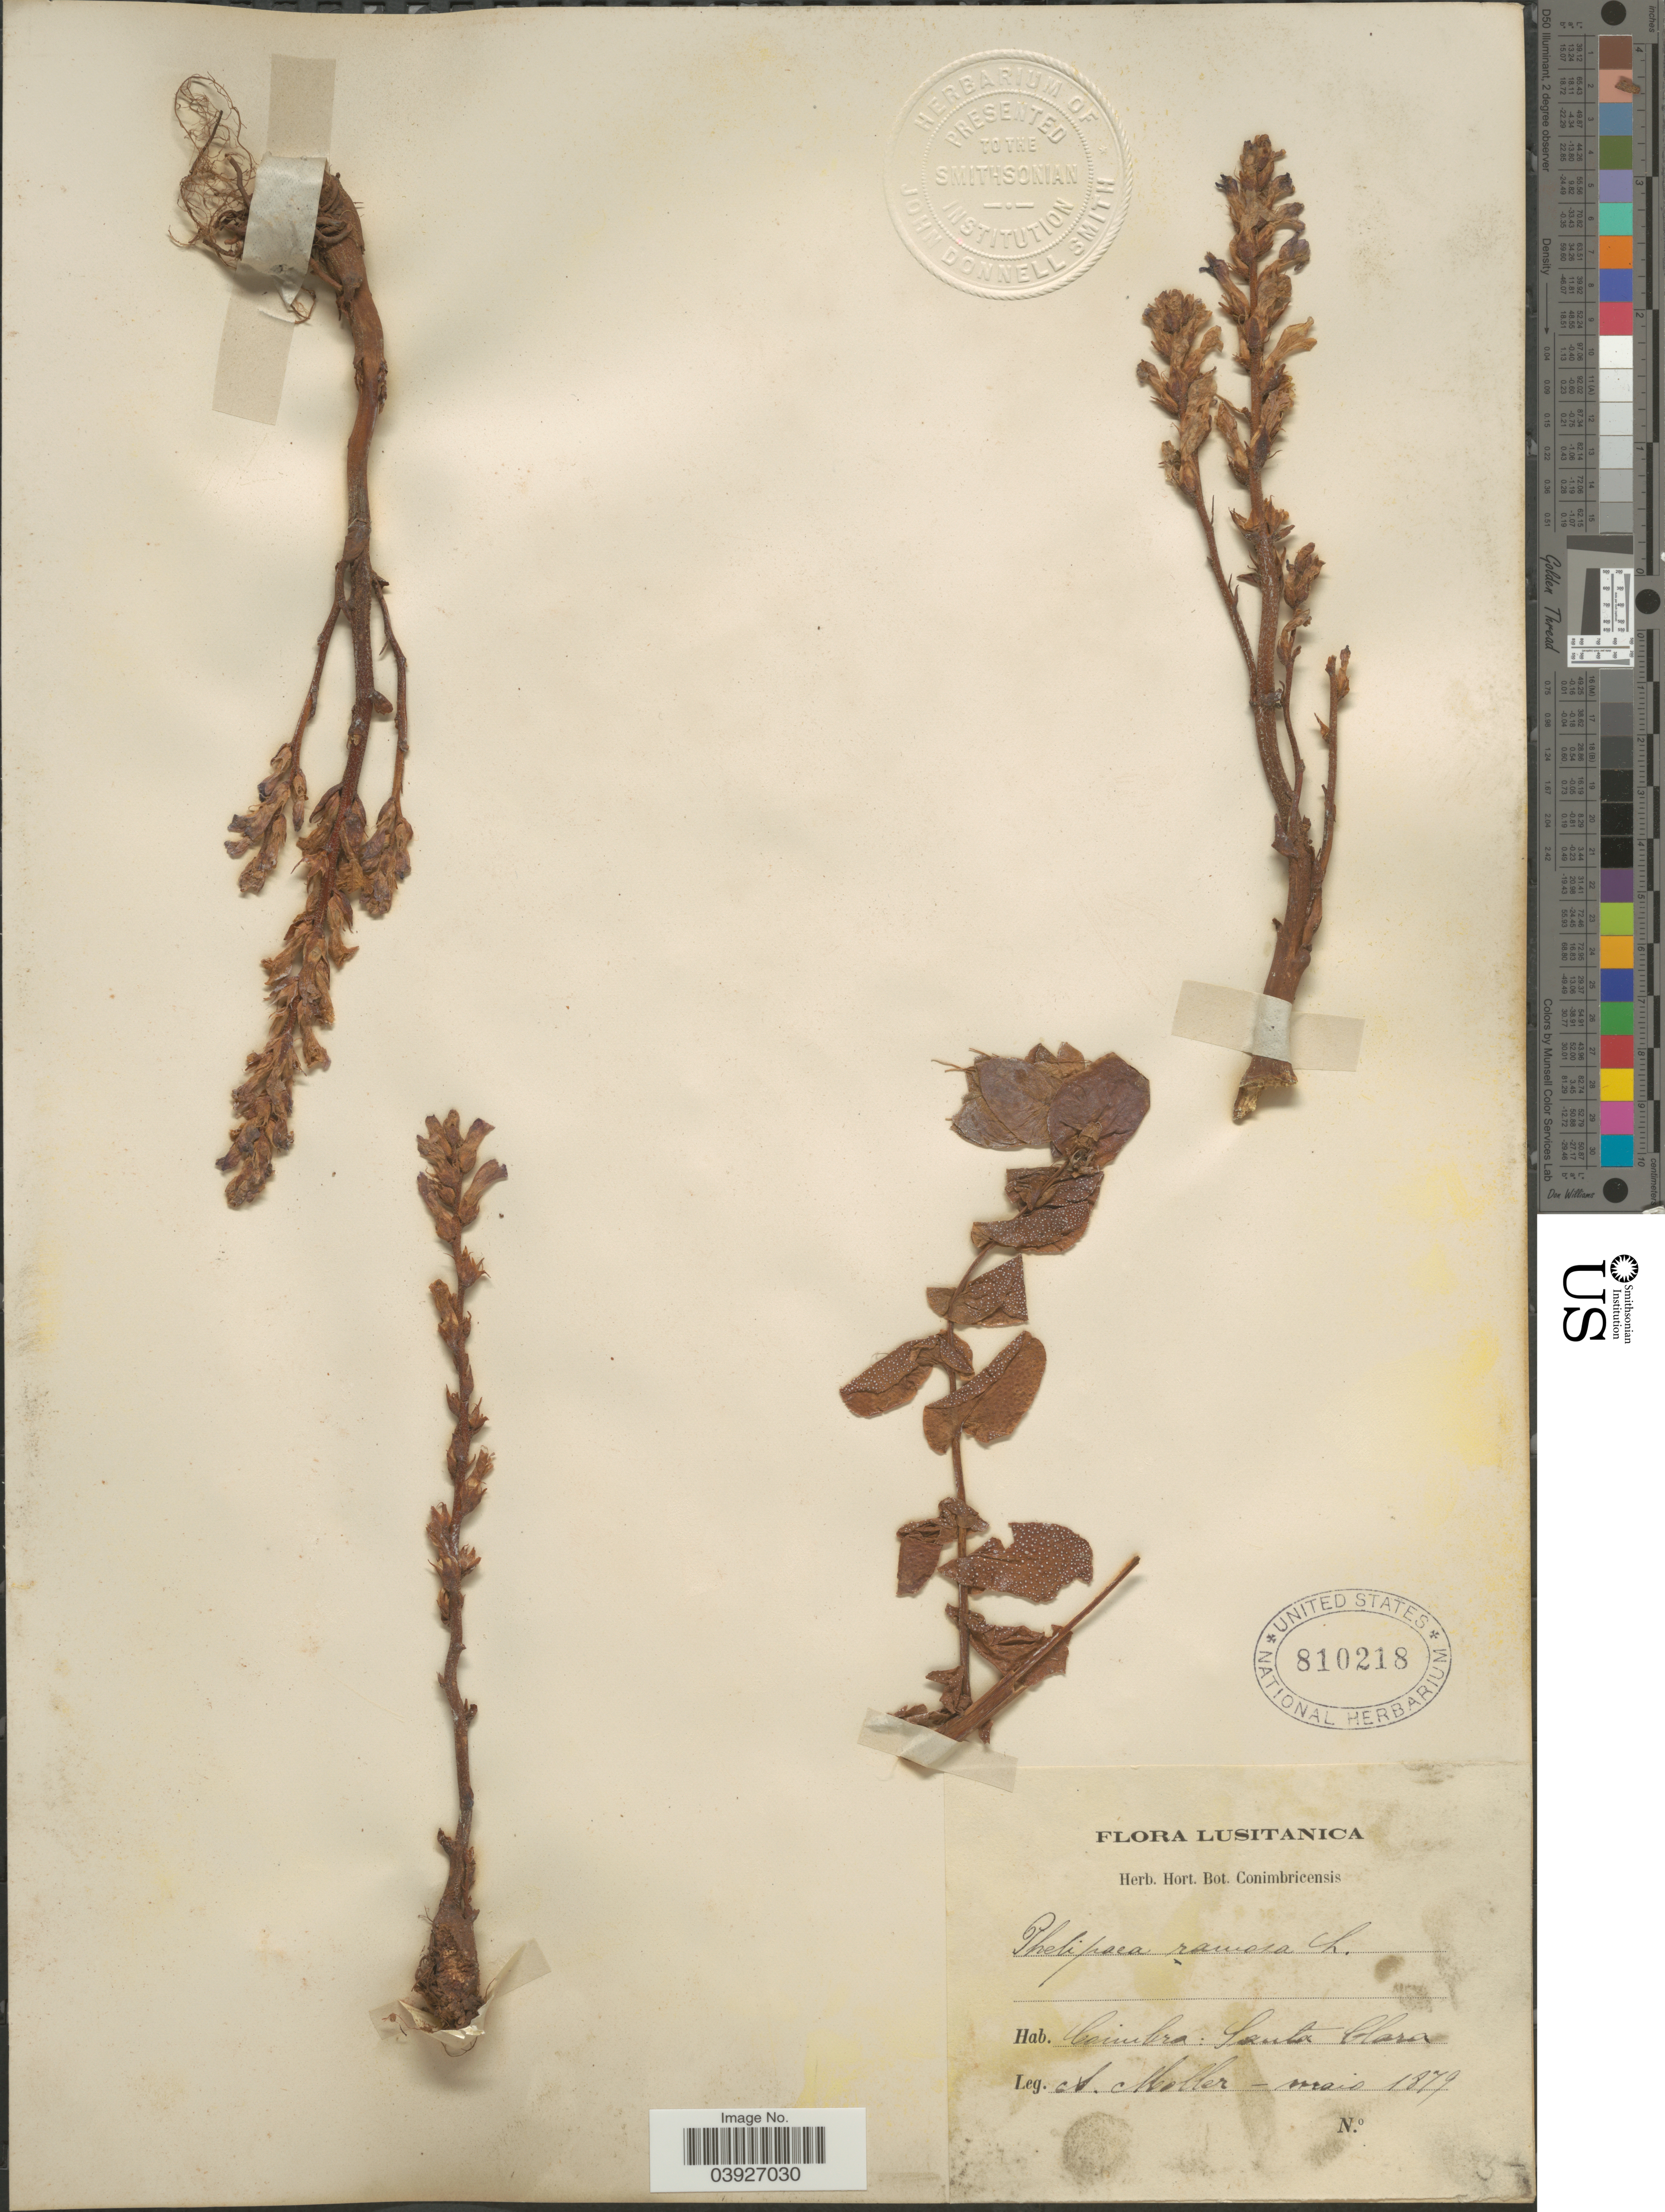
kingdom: Plantae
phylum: Tracheophyta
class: Magnoliopsida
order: Lamiales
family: Orobanchaceae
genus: Orobanche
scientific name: Orobanche ramosa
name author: L.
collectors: A. Moller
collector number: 5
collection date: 1879-05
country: Portugal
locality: Caimbra: Santa Clara.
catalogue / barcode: US 810218